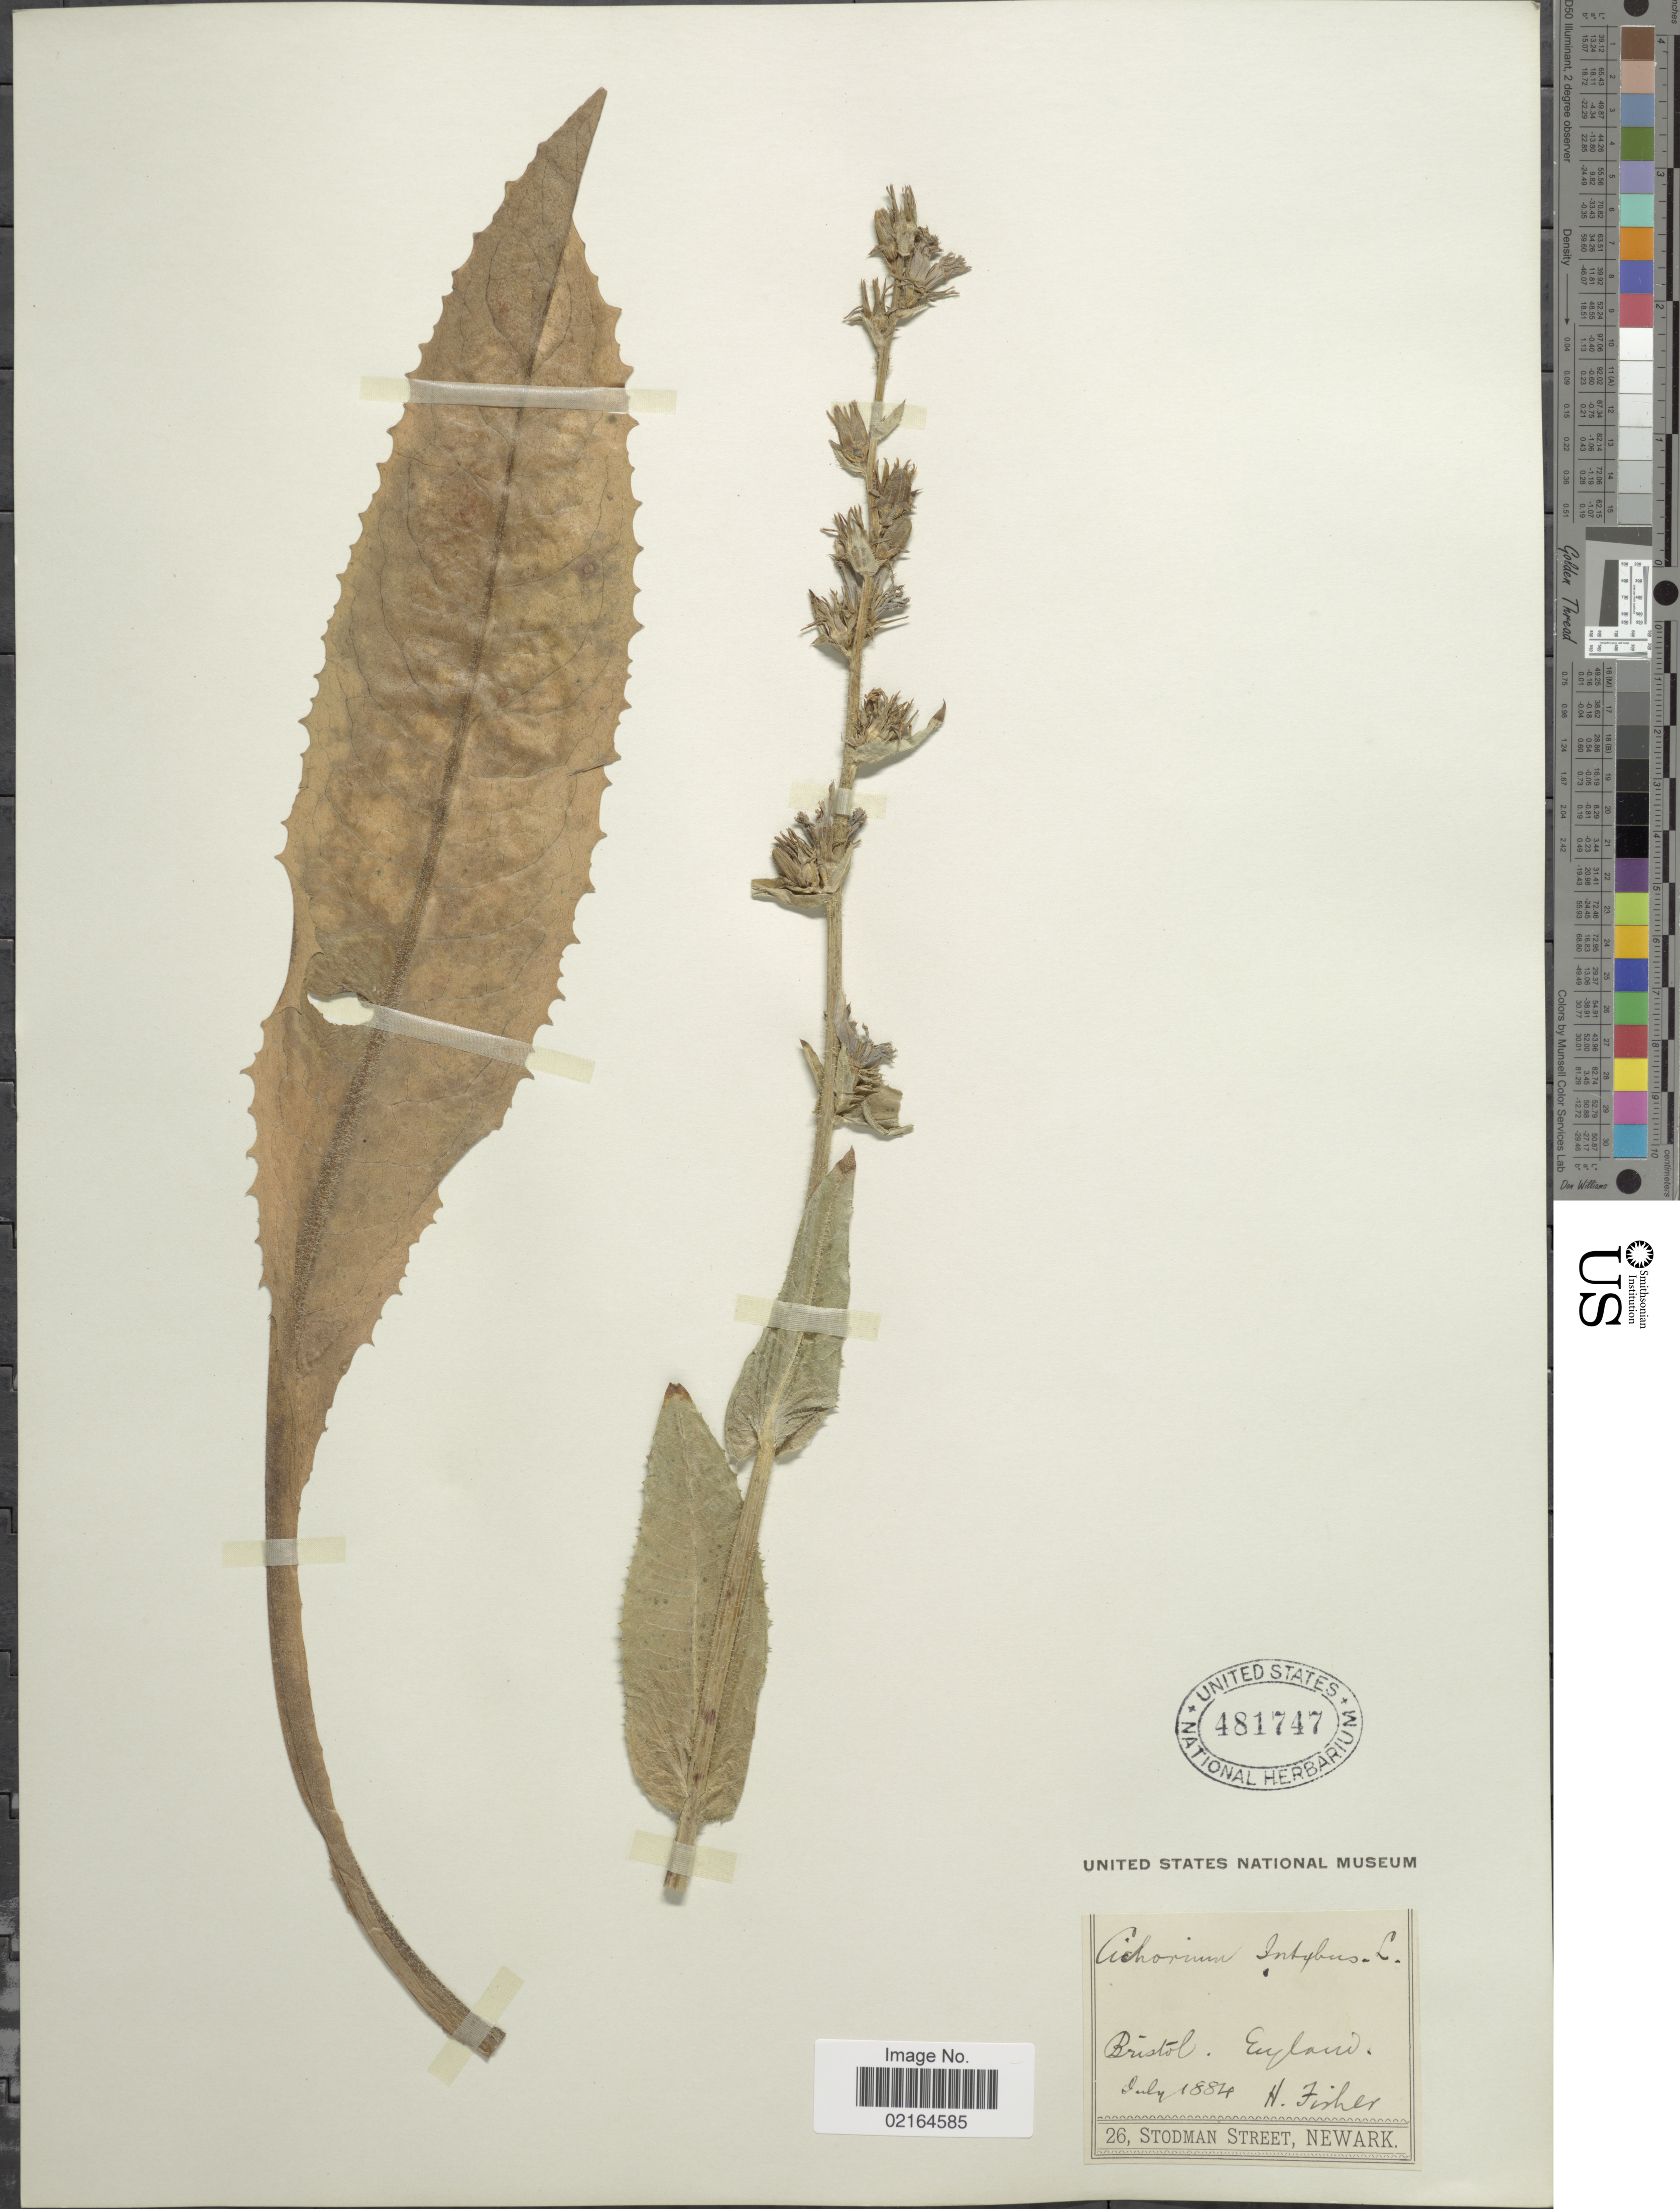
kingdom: Plantae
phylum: Tracheophyta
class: Magnoliopsida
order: Asterales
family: Asteraceae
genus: Cichorium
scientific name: Cichorium intybus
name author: L.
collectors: H. H. Fisher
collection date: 1884-07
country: United Kingdom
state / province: England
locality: Bristol, England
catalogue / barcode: US 481747